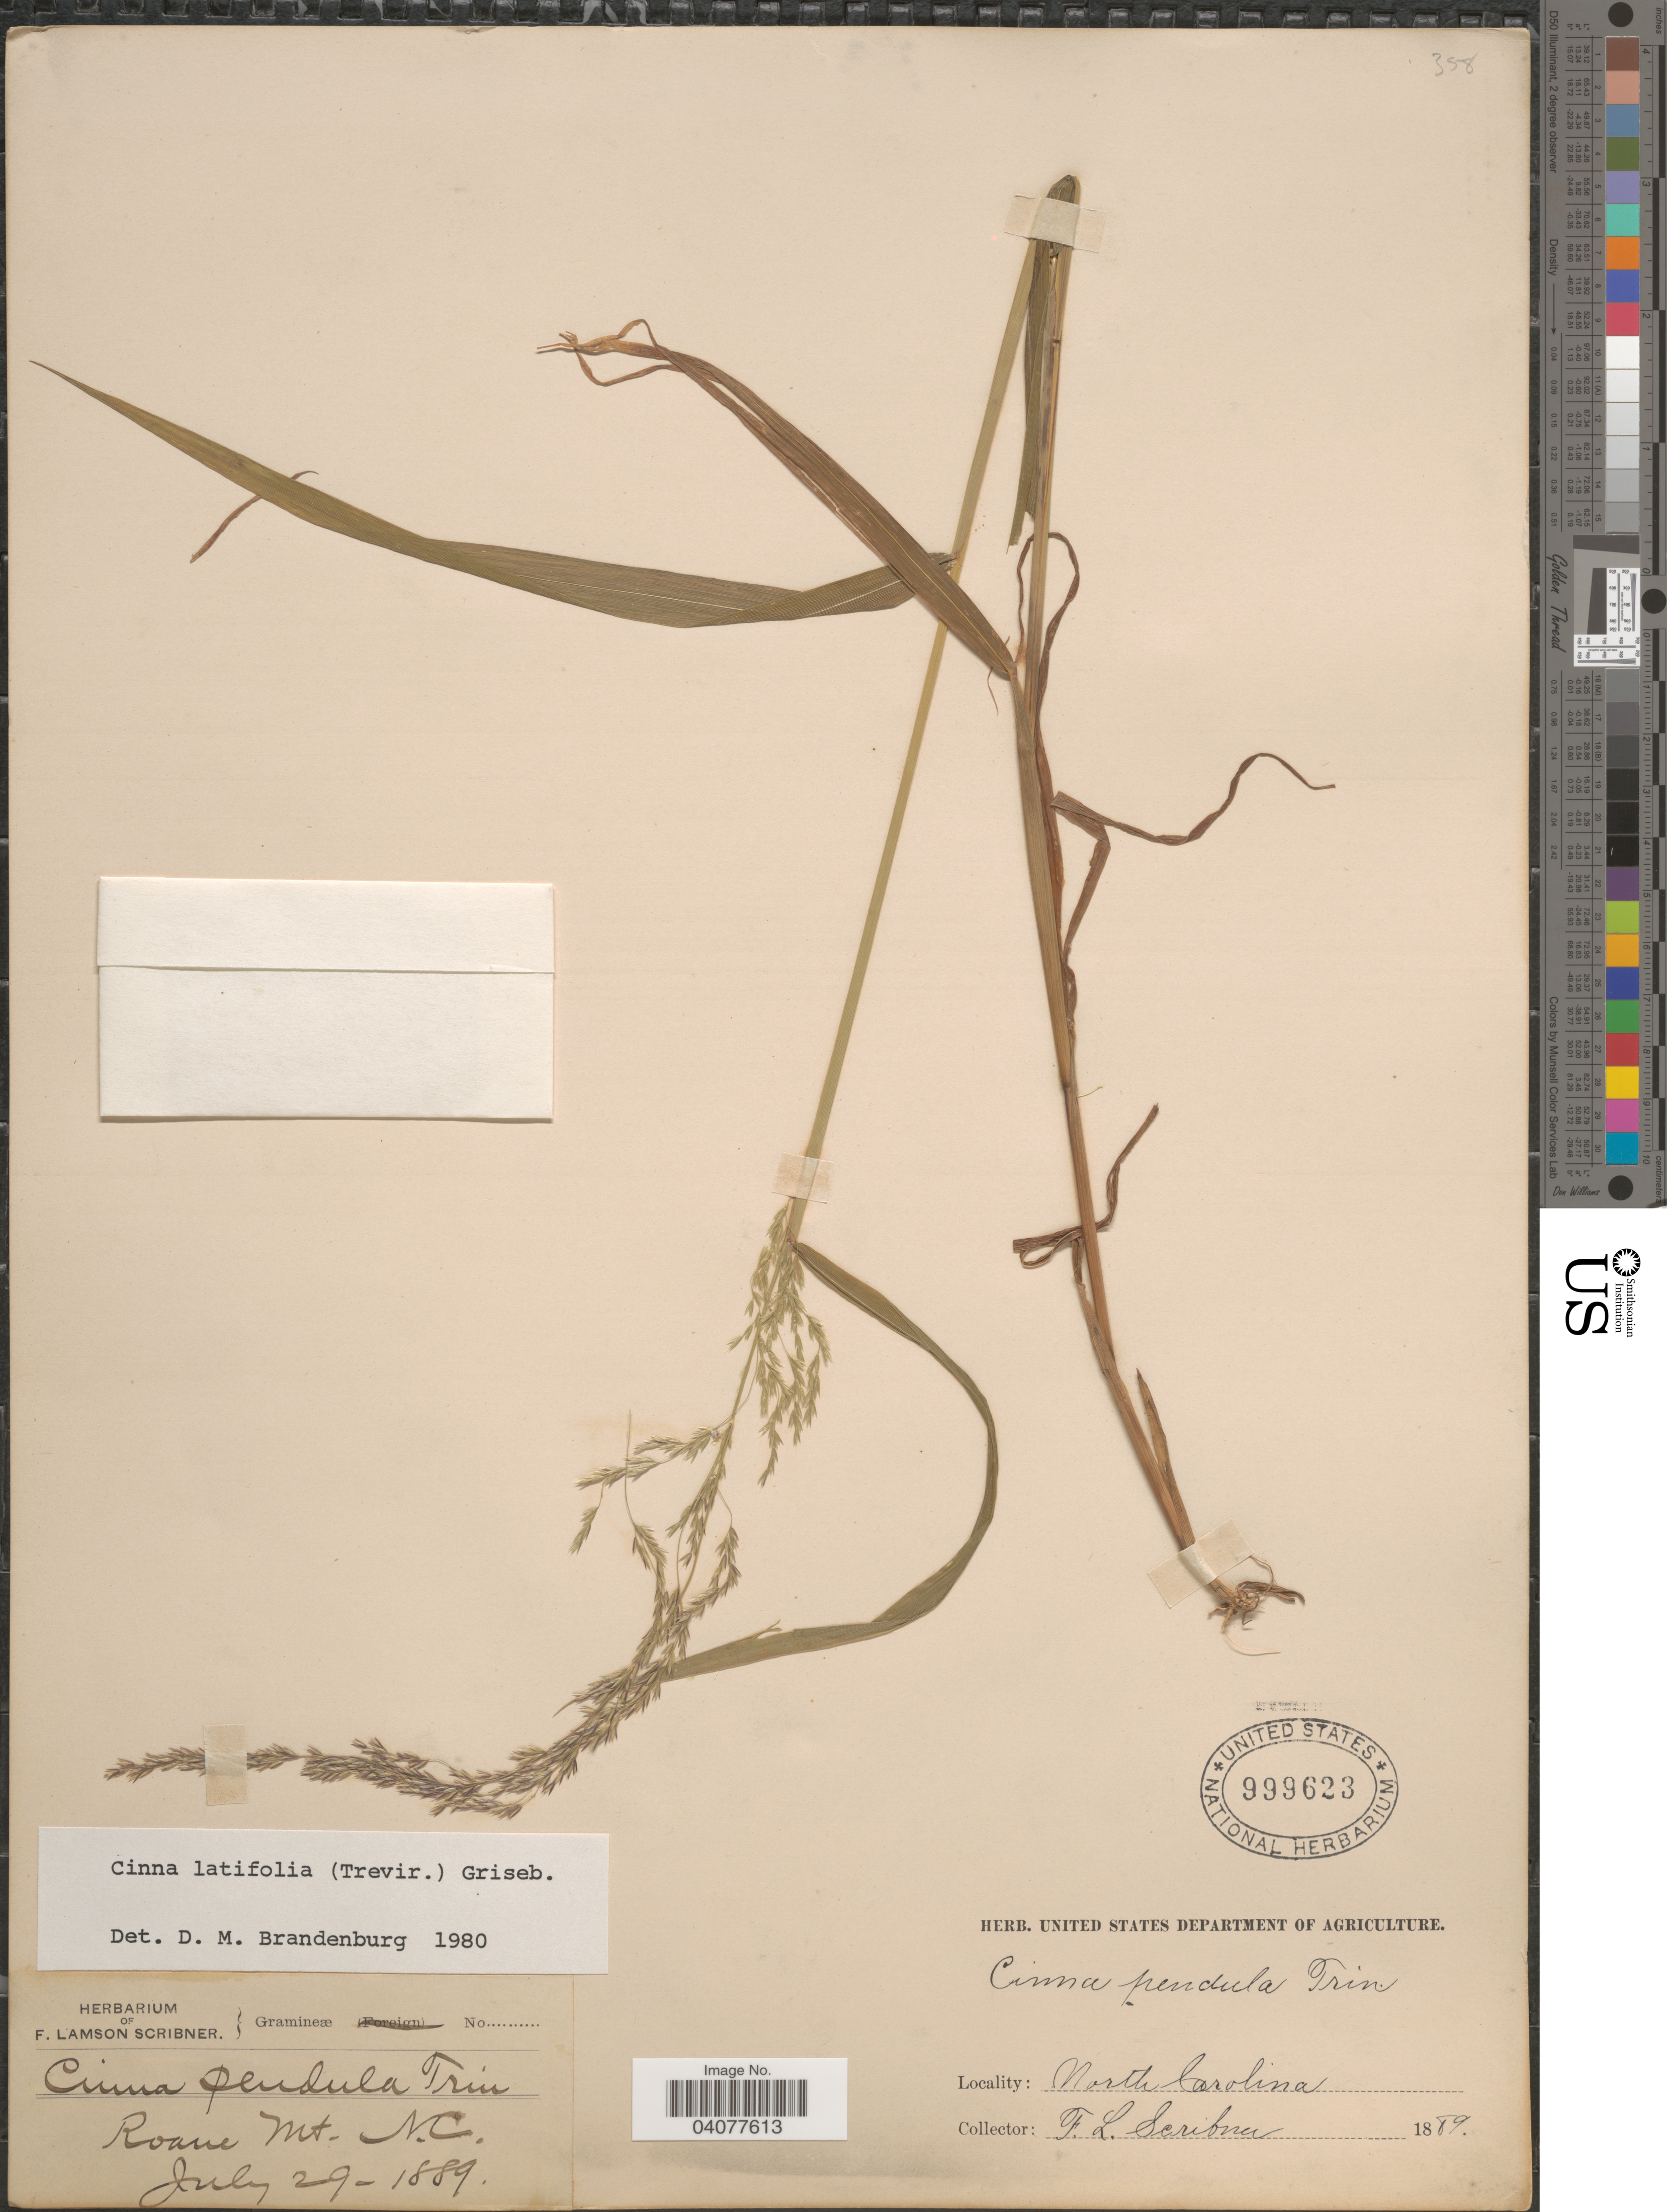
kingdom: Plantae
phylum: Tracheophyta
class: Liliopsida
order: Poales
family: Poaceae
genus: Cinna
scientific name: Cinna latifolia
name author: (Trevir. ex Goeppert) Griseb.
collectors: F. L. Scribner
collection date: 1889-07-29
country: United States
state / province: North Carolina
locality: Roane Mt.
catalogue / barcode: US 999623